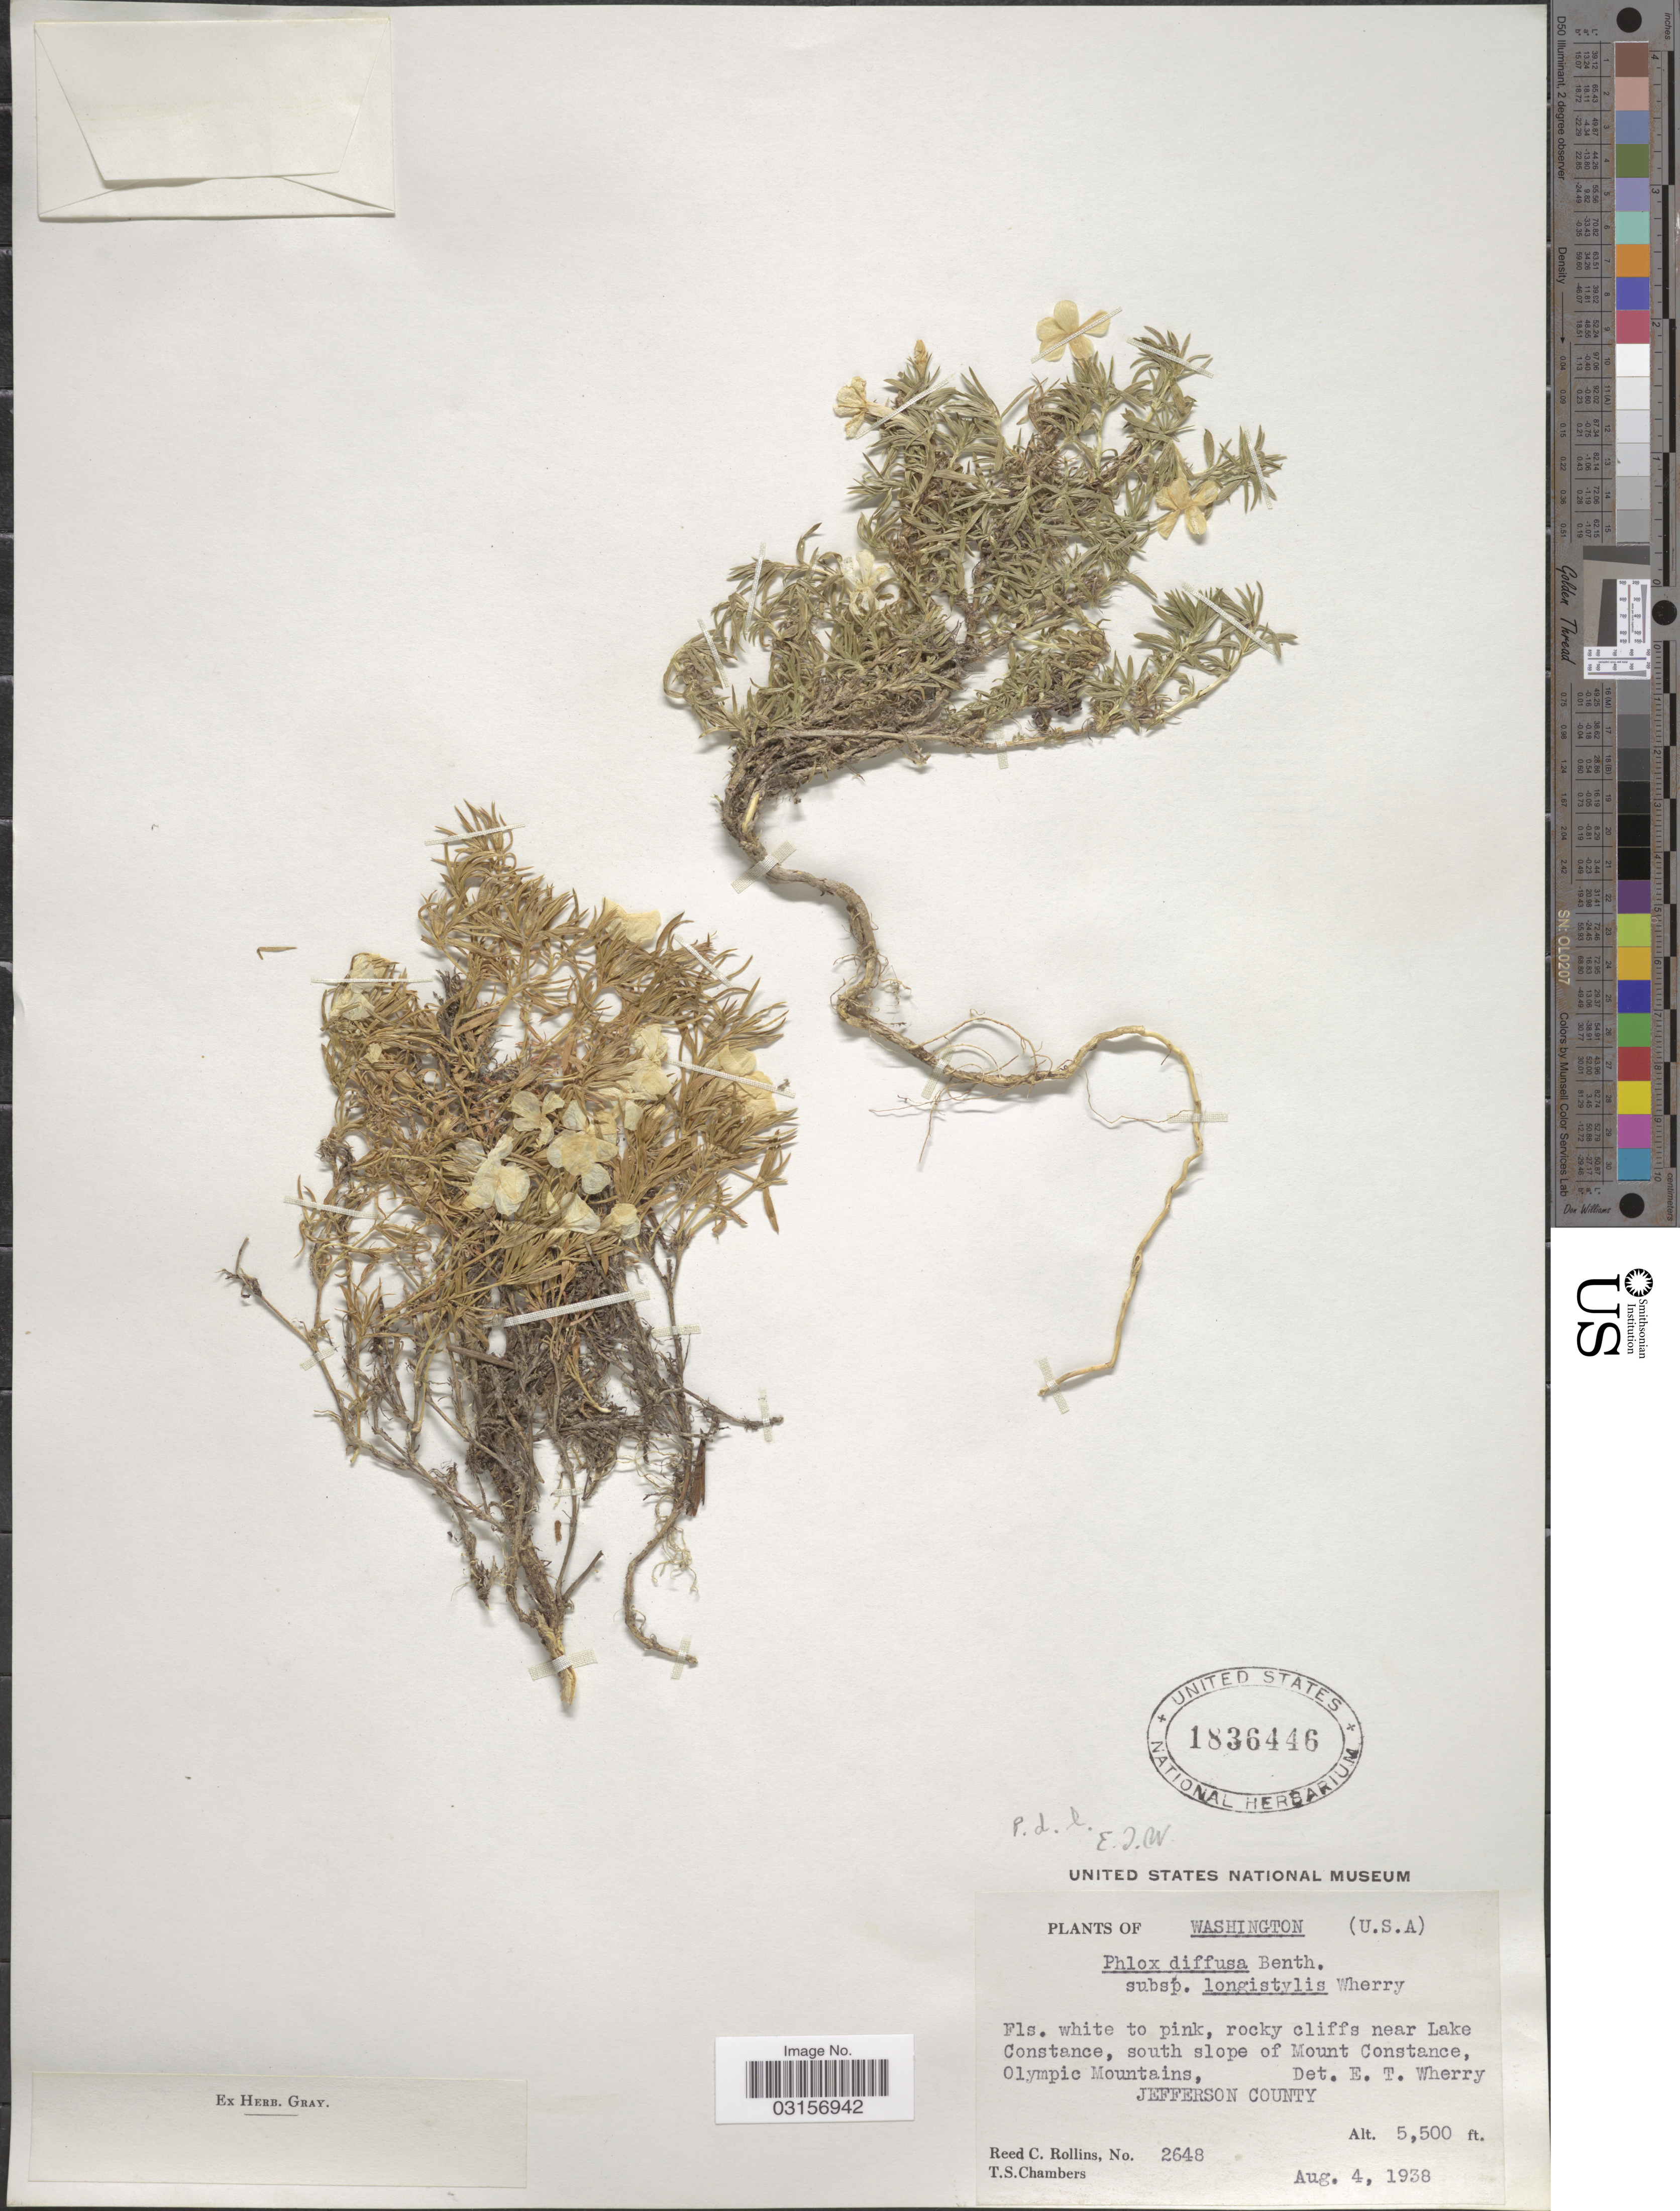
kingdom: Plantae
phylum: Tracheophyta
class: Magnoliopsida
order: Ericales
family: Polemoniaceae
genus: Phlox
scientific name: Phlox diffusa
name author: Benth.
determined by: Mayfield, M. H.; Ferguson, C. J.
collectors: R. C. Rollins & T. Chambers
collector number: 2648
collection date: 1938-08-04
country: United States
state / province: Washington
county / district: Jefferson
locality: Rocky cliffs near Lake Constance, south slope of Mount Constance, Olympic Mountains, Jefferson County.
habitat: rocky cliffs near Lake Constance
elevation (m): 1676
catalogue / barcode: US 1836446